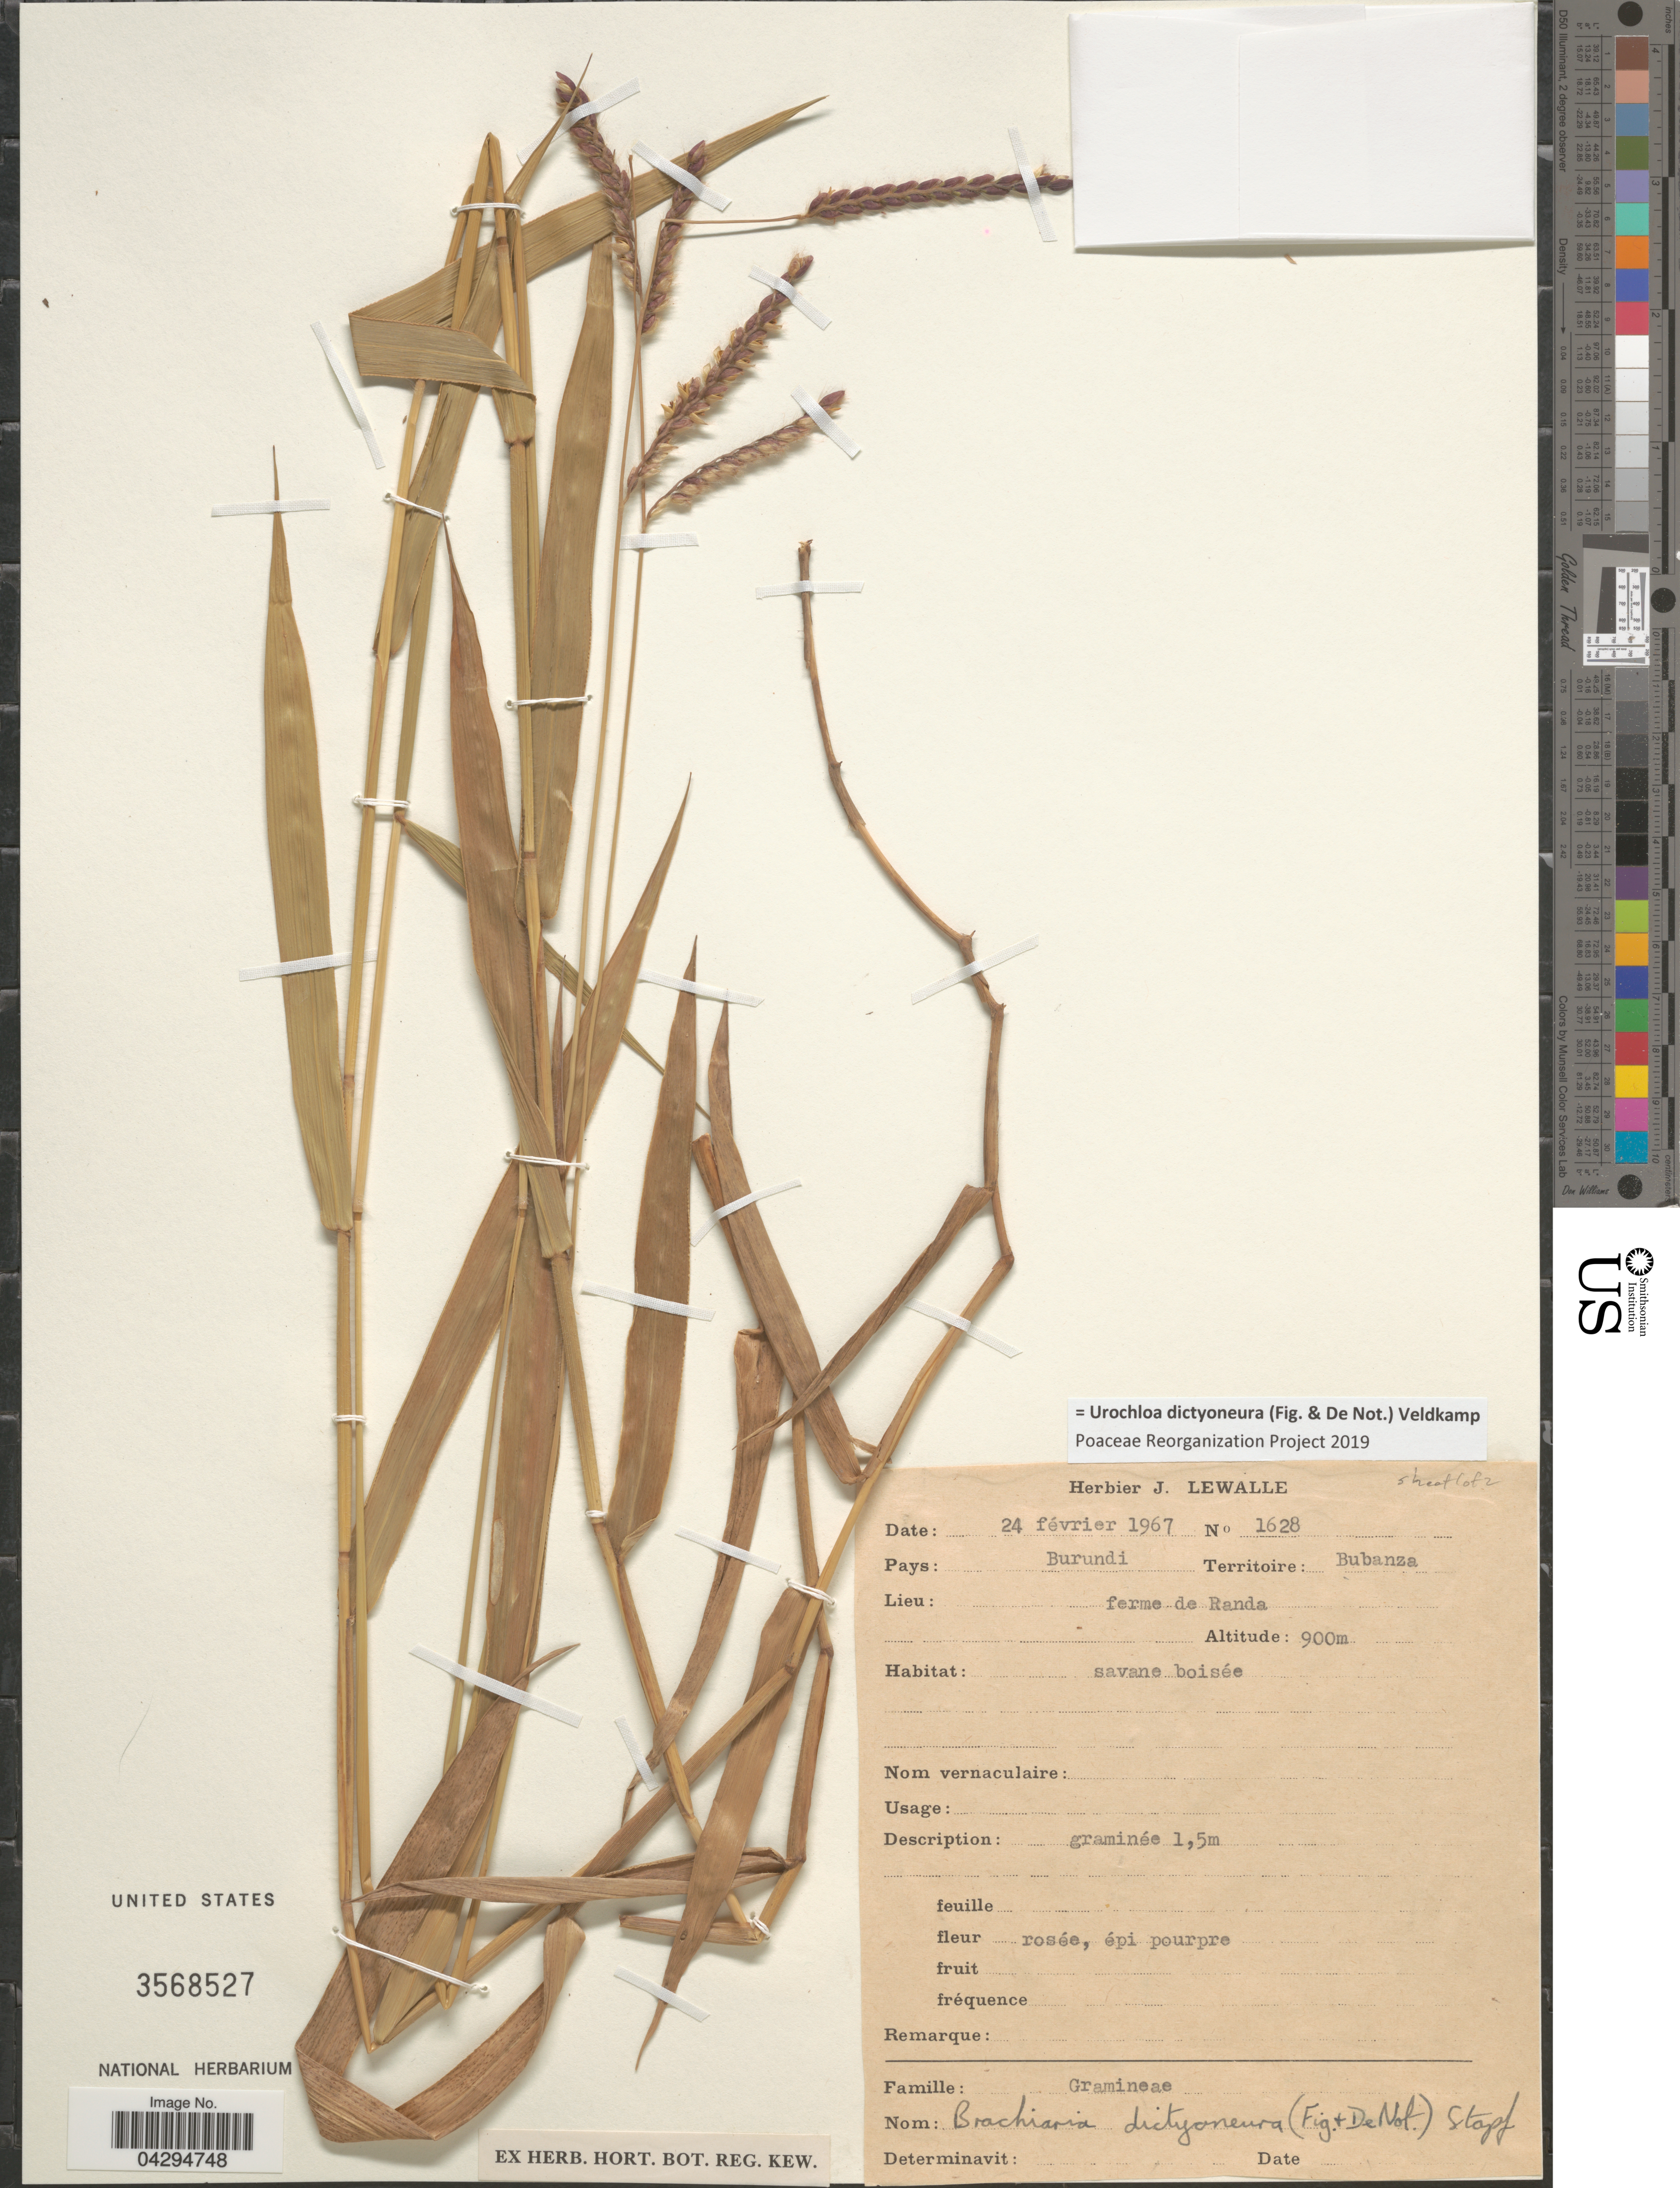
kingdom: Plantae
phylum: Tracheophyta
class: Liliopsida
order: Poales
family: Poaceae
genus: Urochloa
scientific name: Urochloa dictyoneura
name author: (Fig. & De Not.) Veldkamp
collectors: Ex herb. J. Lewalle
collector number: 1628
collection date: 1967-02-24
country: Burundi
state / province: Bubanza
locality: Territoire: Bubanza. ferme de Randa.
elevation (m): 900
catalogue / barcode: US 3568527